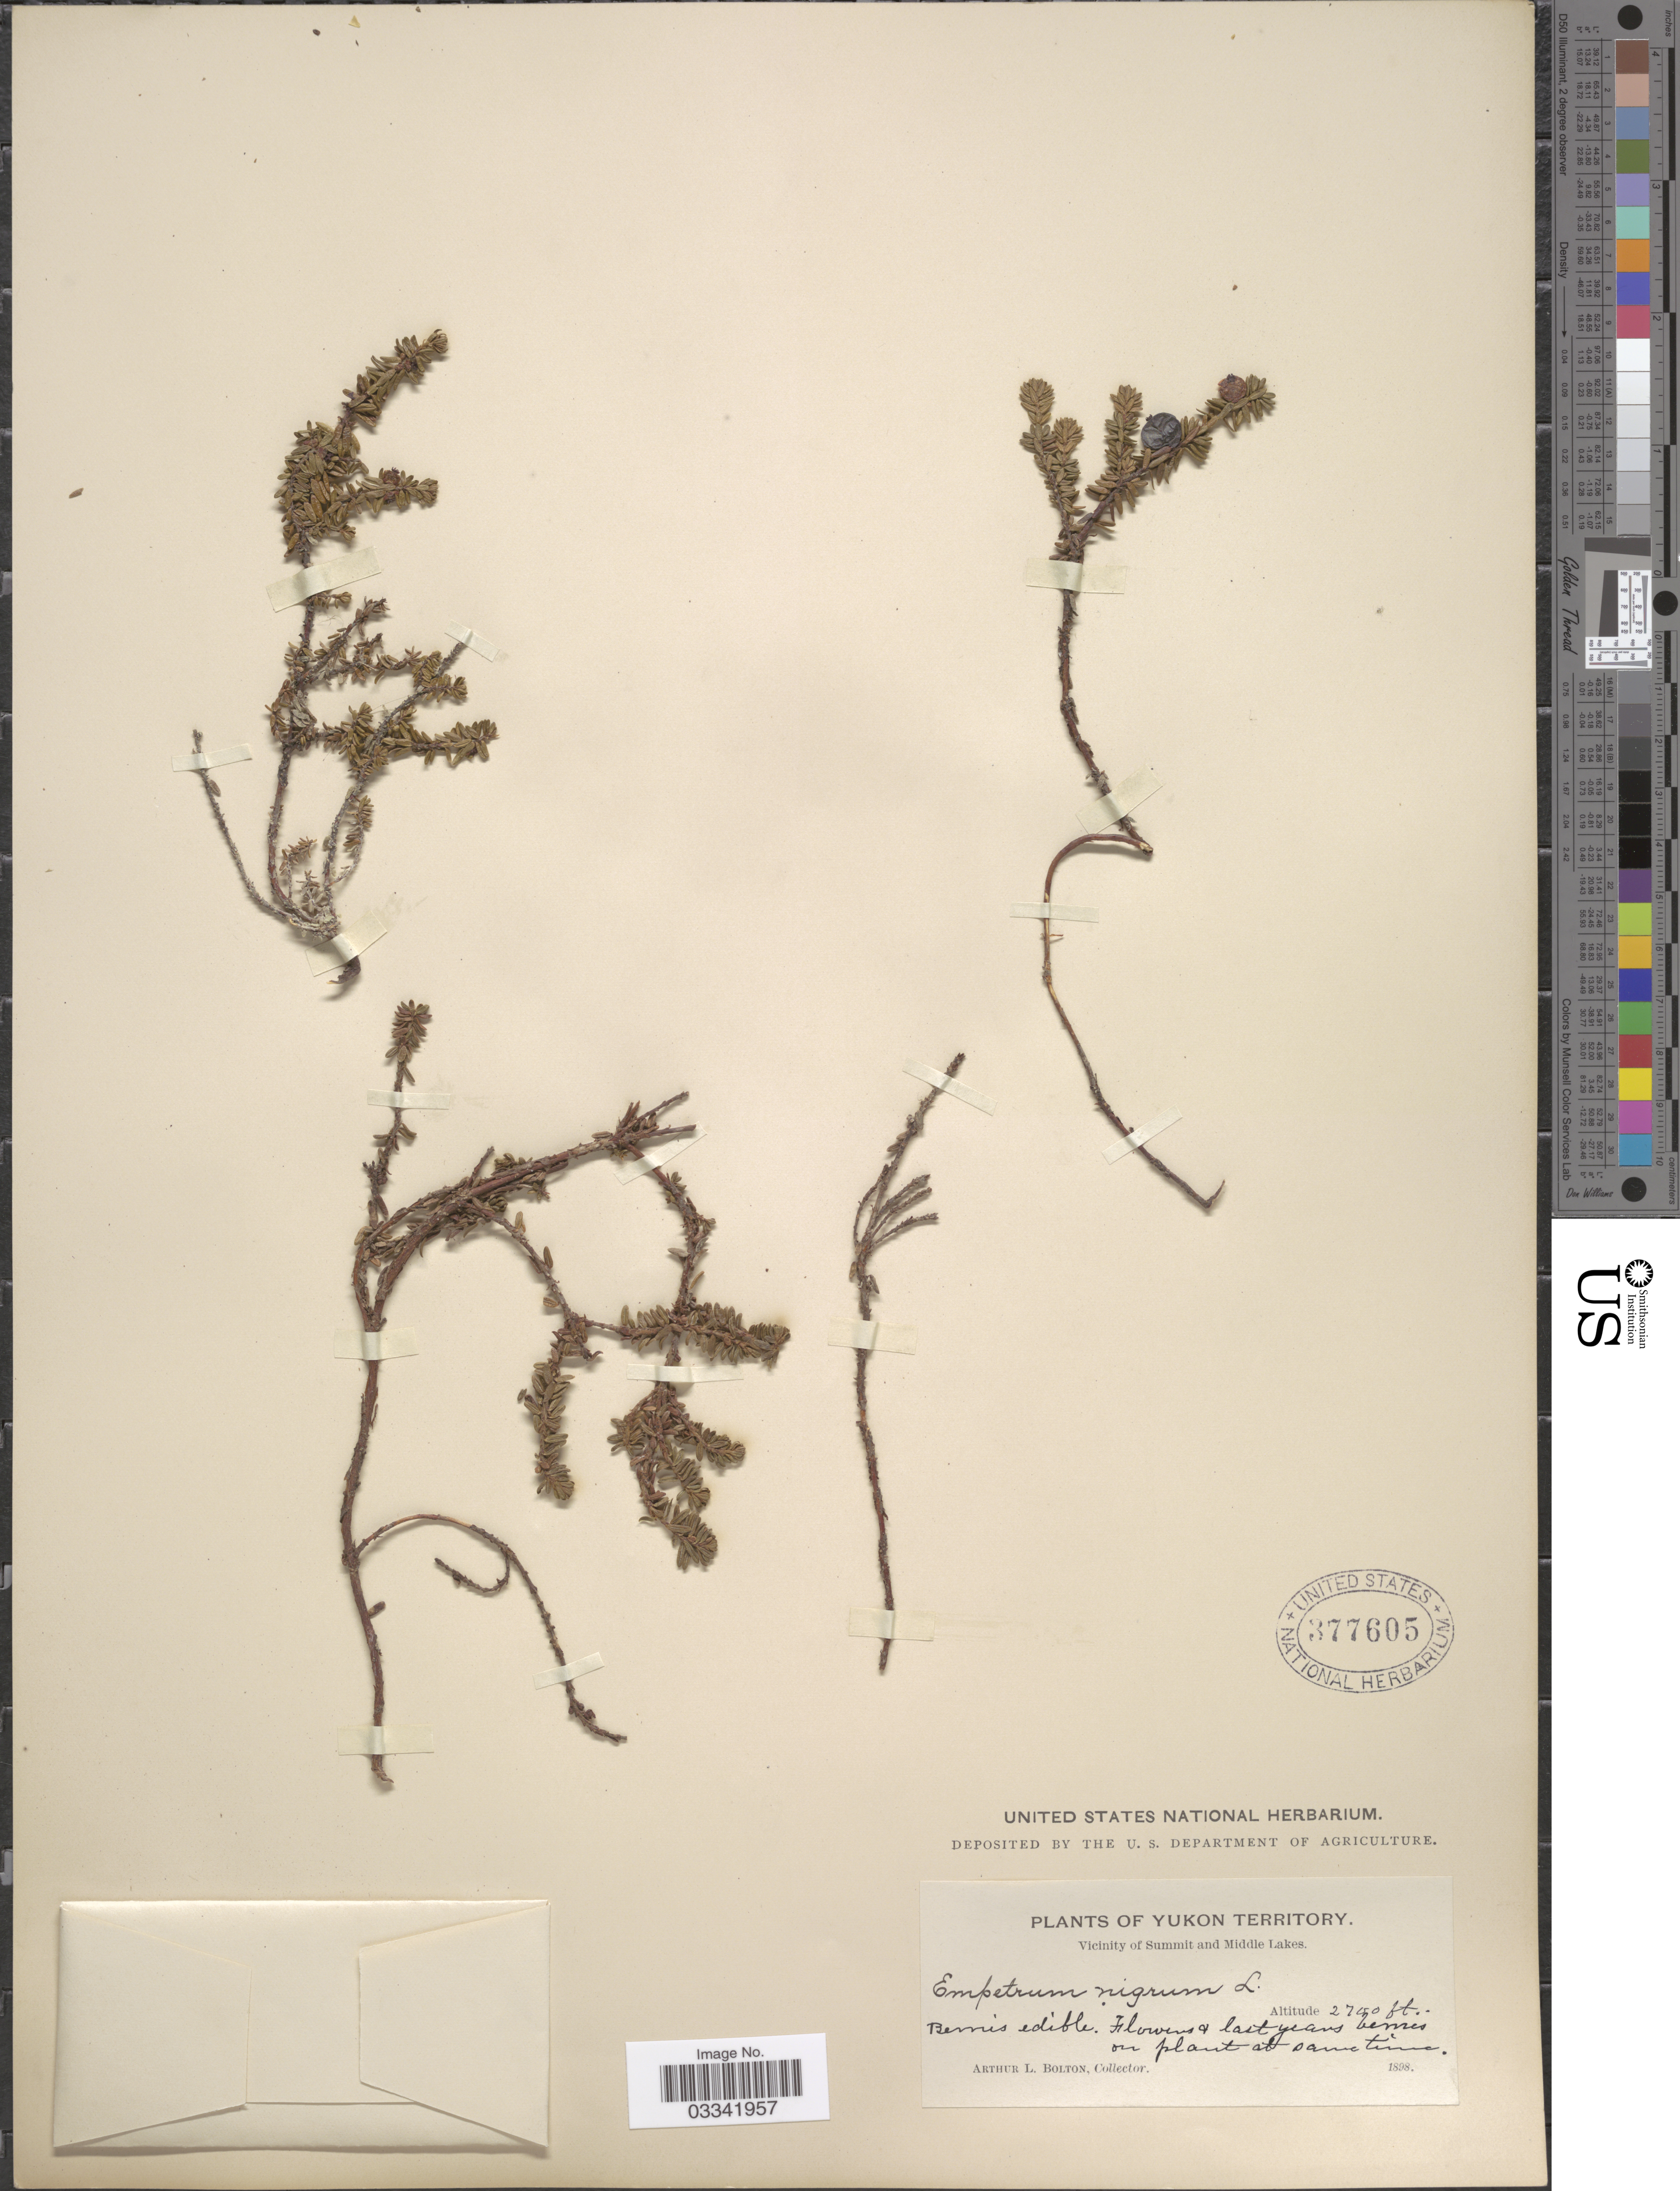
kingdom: Plantae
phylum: Tracheophyta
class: Magnoliopsida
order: Ericales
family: Ericaceae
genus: Empetrum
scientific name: Empetrum nigrum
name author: L.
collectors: A. Bolton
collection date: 1898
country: Canada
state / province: Yukon Territory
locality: Vicinity of Summit and Middle Lakes.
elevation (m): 823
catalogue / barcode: US 377605